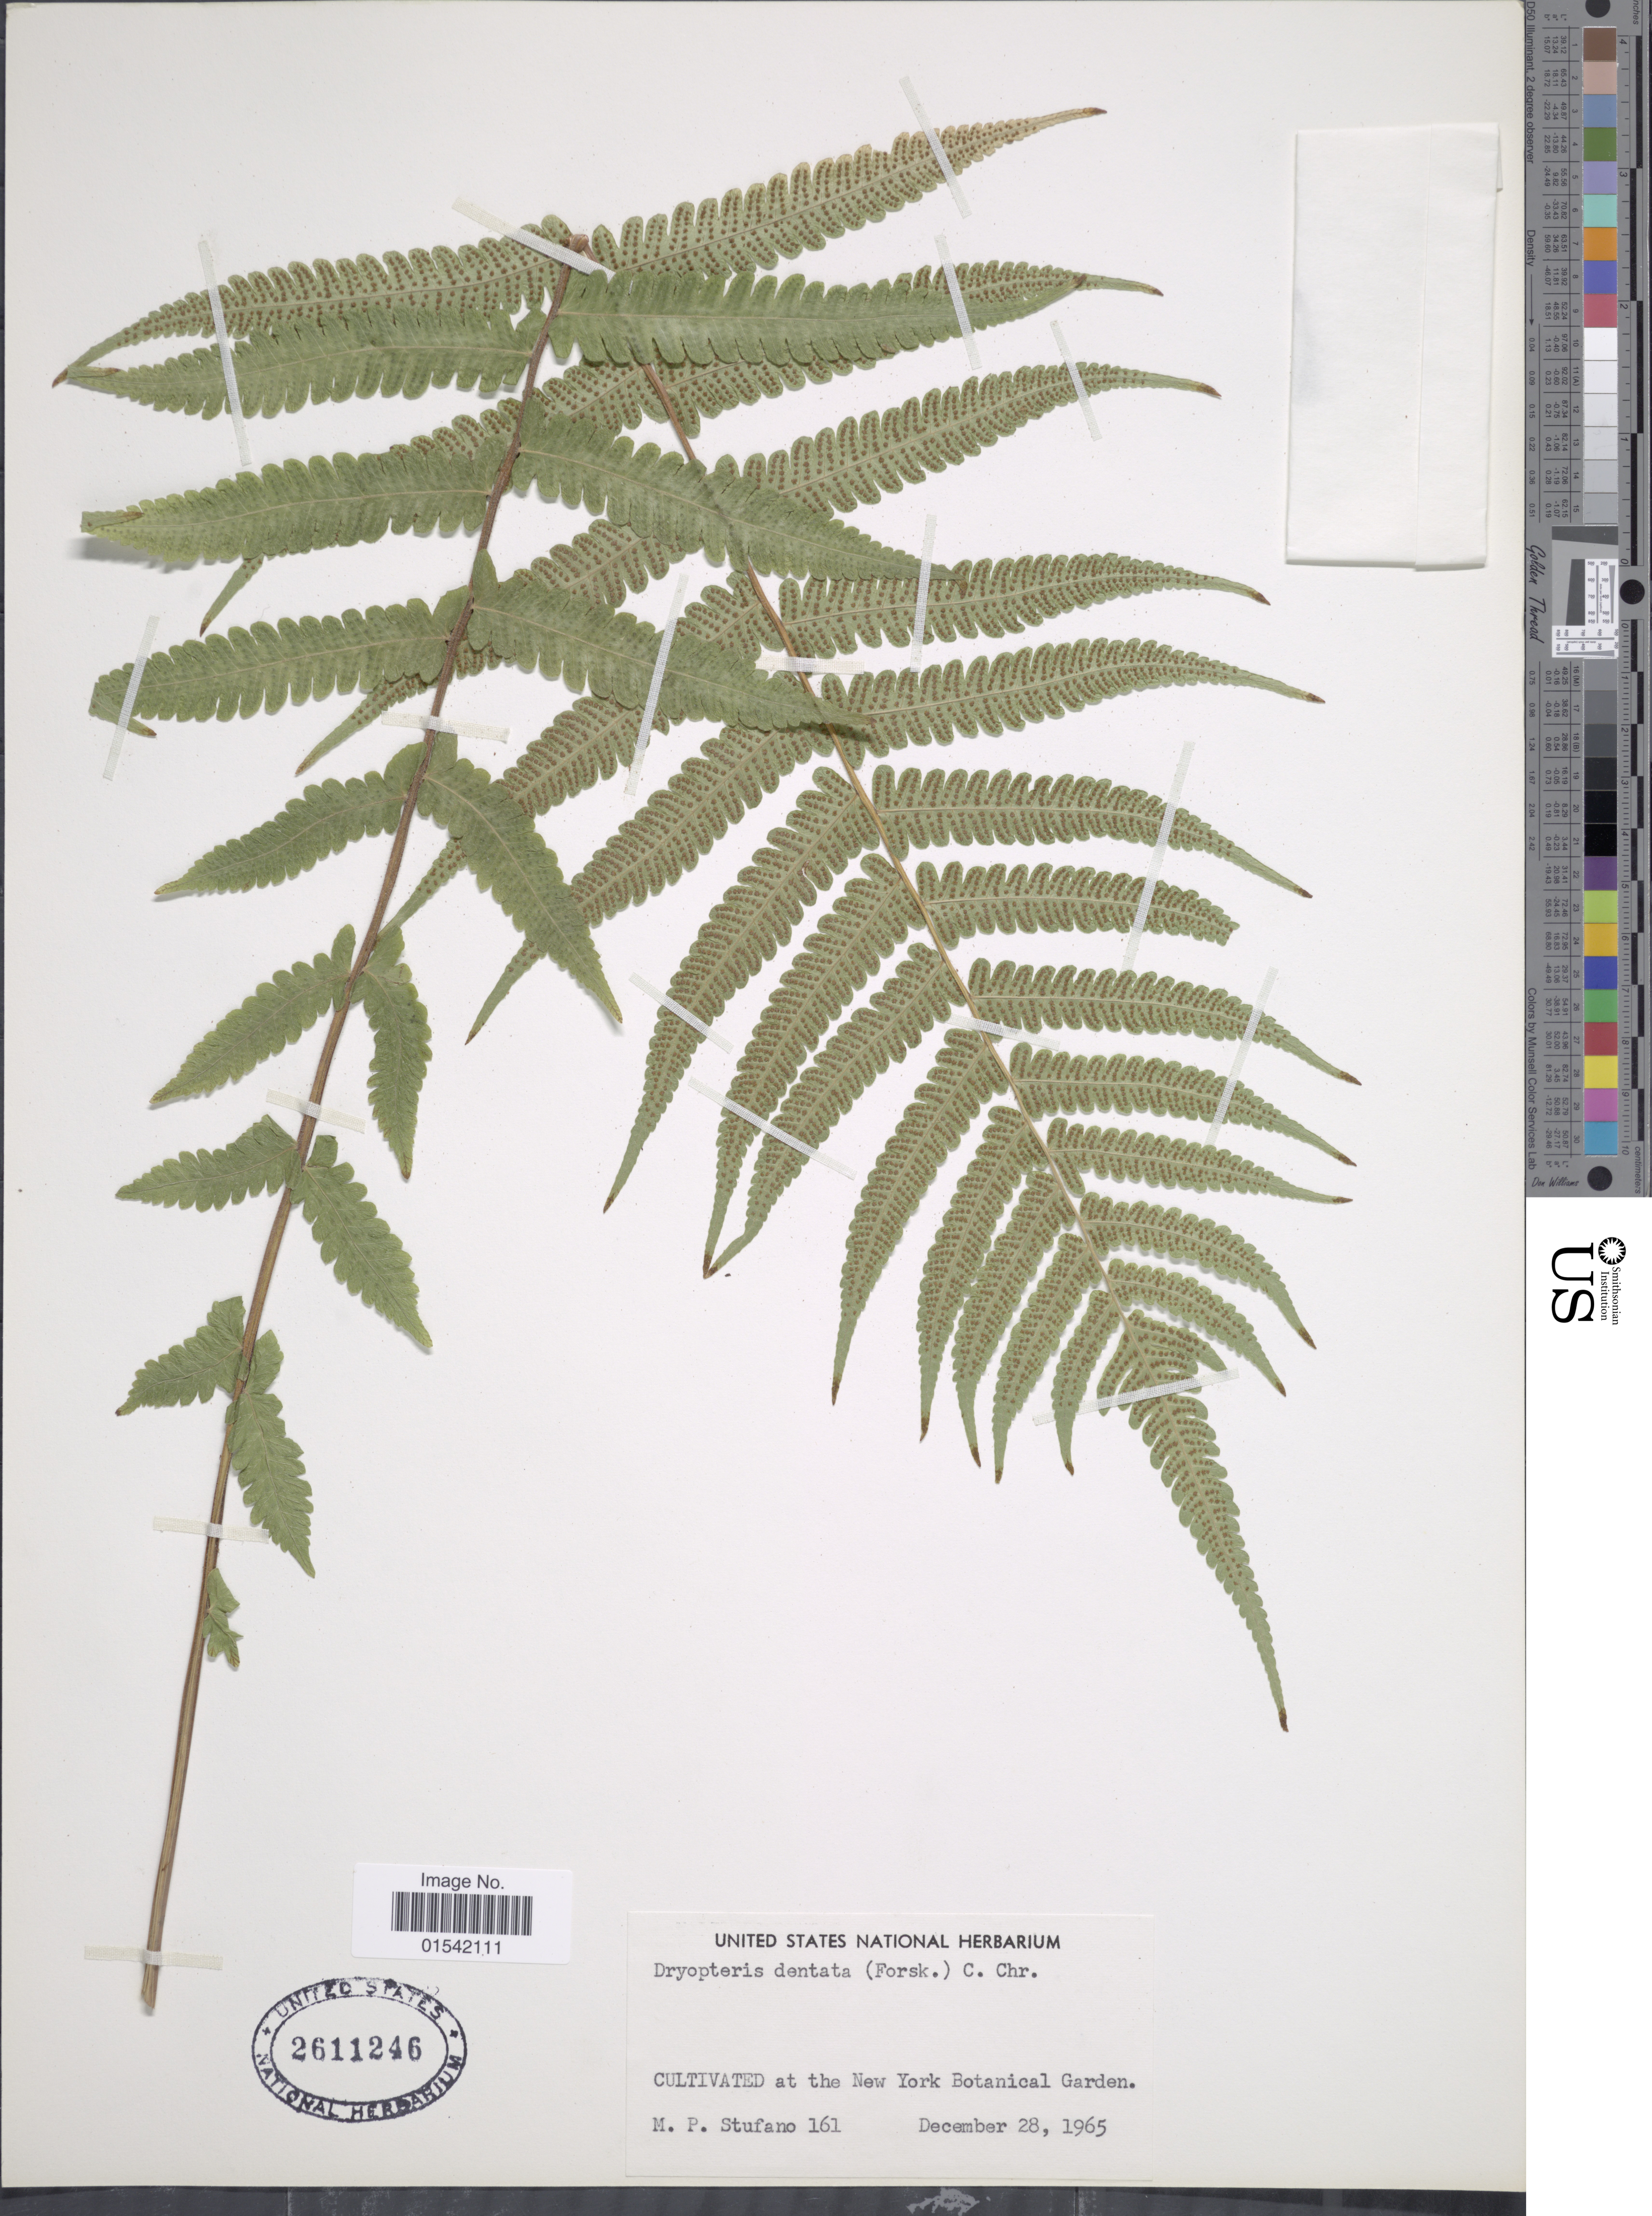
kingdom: Plantae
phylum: Tracheophyta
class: Polypodiopsida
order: Polypodiales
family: Thelypteridaceae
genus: Cyclosorus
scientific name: Cyclosorus dentatus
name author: (Forssk.) Ching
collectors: M. Stufano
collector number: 161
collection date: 1965-12-28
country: United States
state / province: New York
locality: Cultivated at the New York Botanical Garden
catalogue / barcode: US 2611246